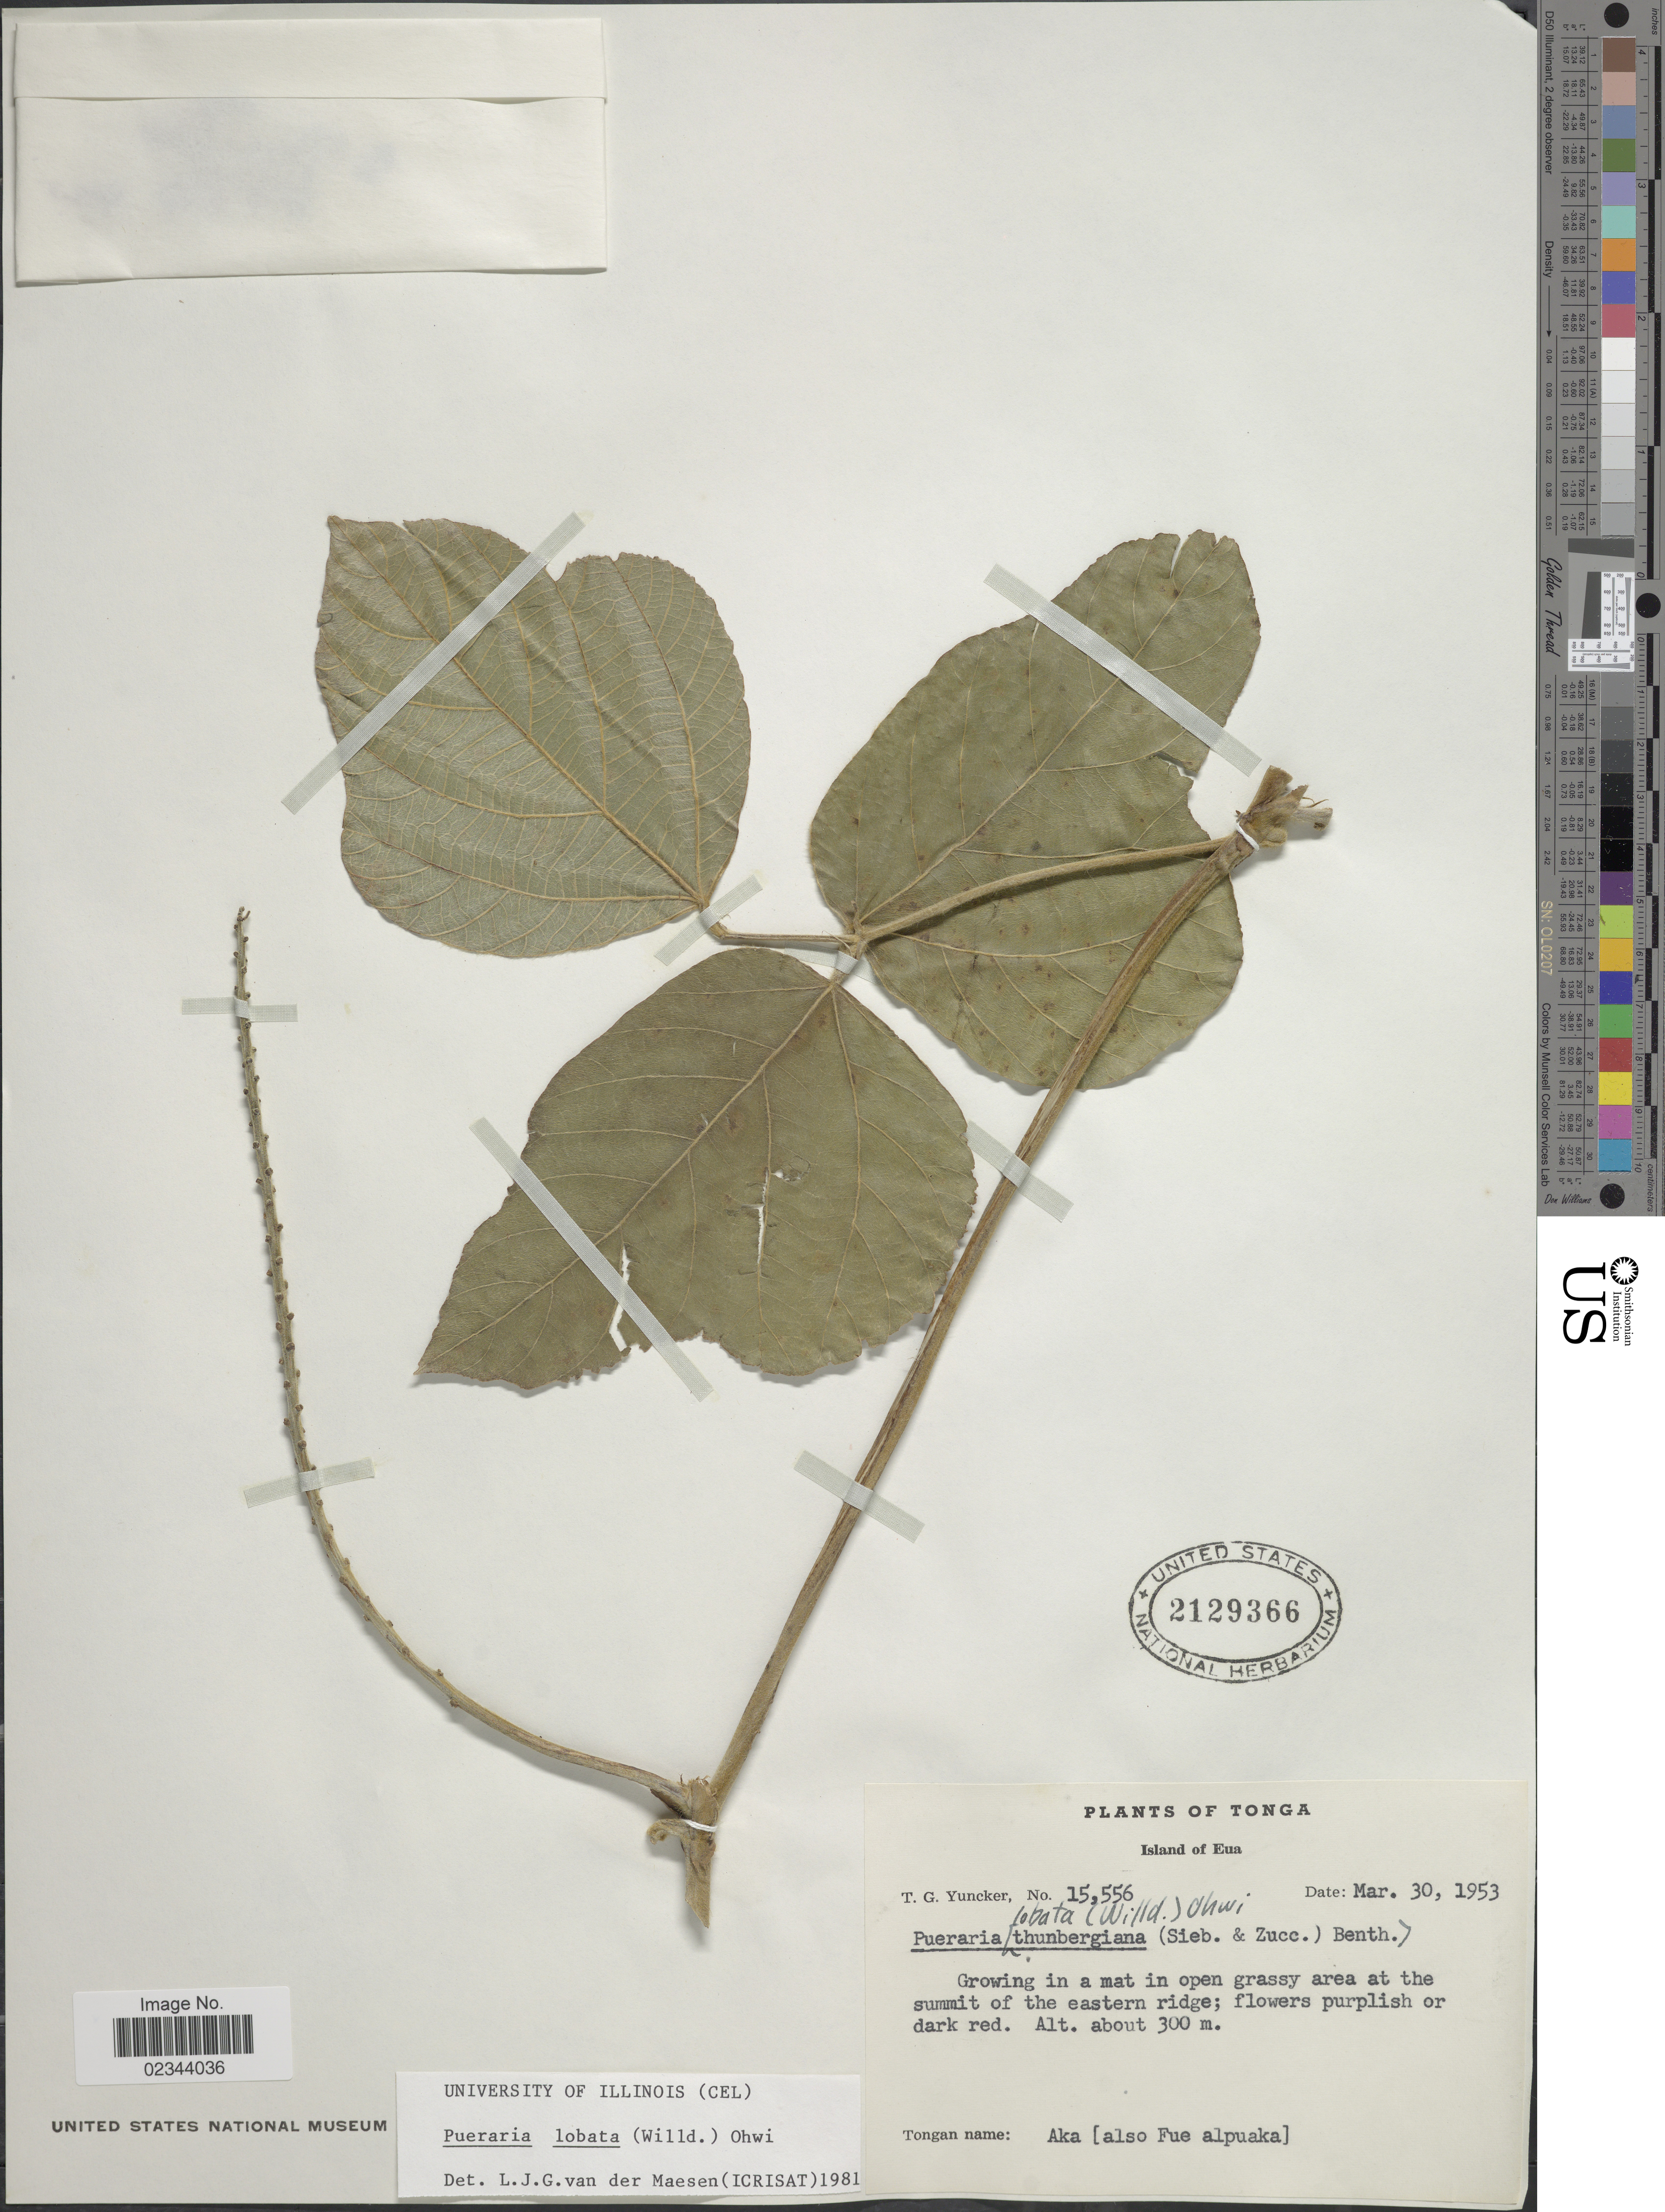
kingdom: Plantae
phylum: Tracheophyta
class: Magnoliopsida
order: Fabales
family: Fabaceae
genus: Pueraria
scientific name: Pueraria lobata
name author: (Willd.) Ohwi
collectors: T. G. Yuncker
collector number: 15556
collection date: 1953-03-30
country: Tonga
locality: Island of Eua. Area at the summit of the eastern ridge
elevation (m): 300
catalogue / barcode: US 2129366